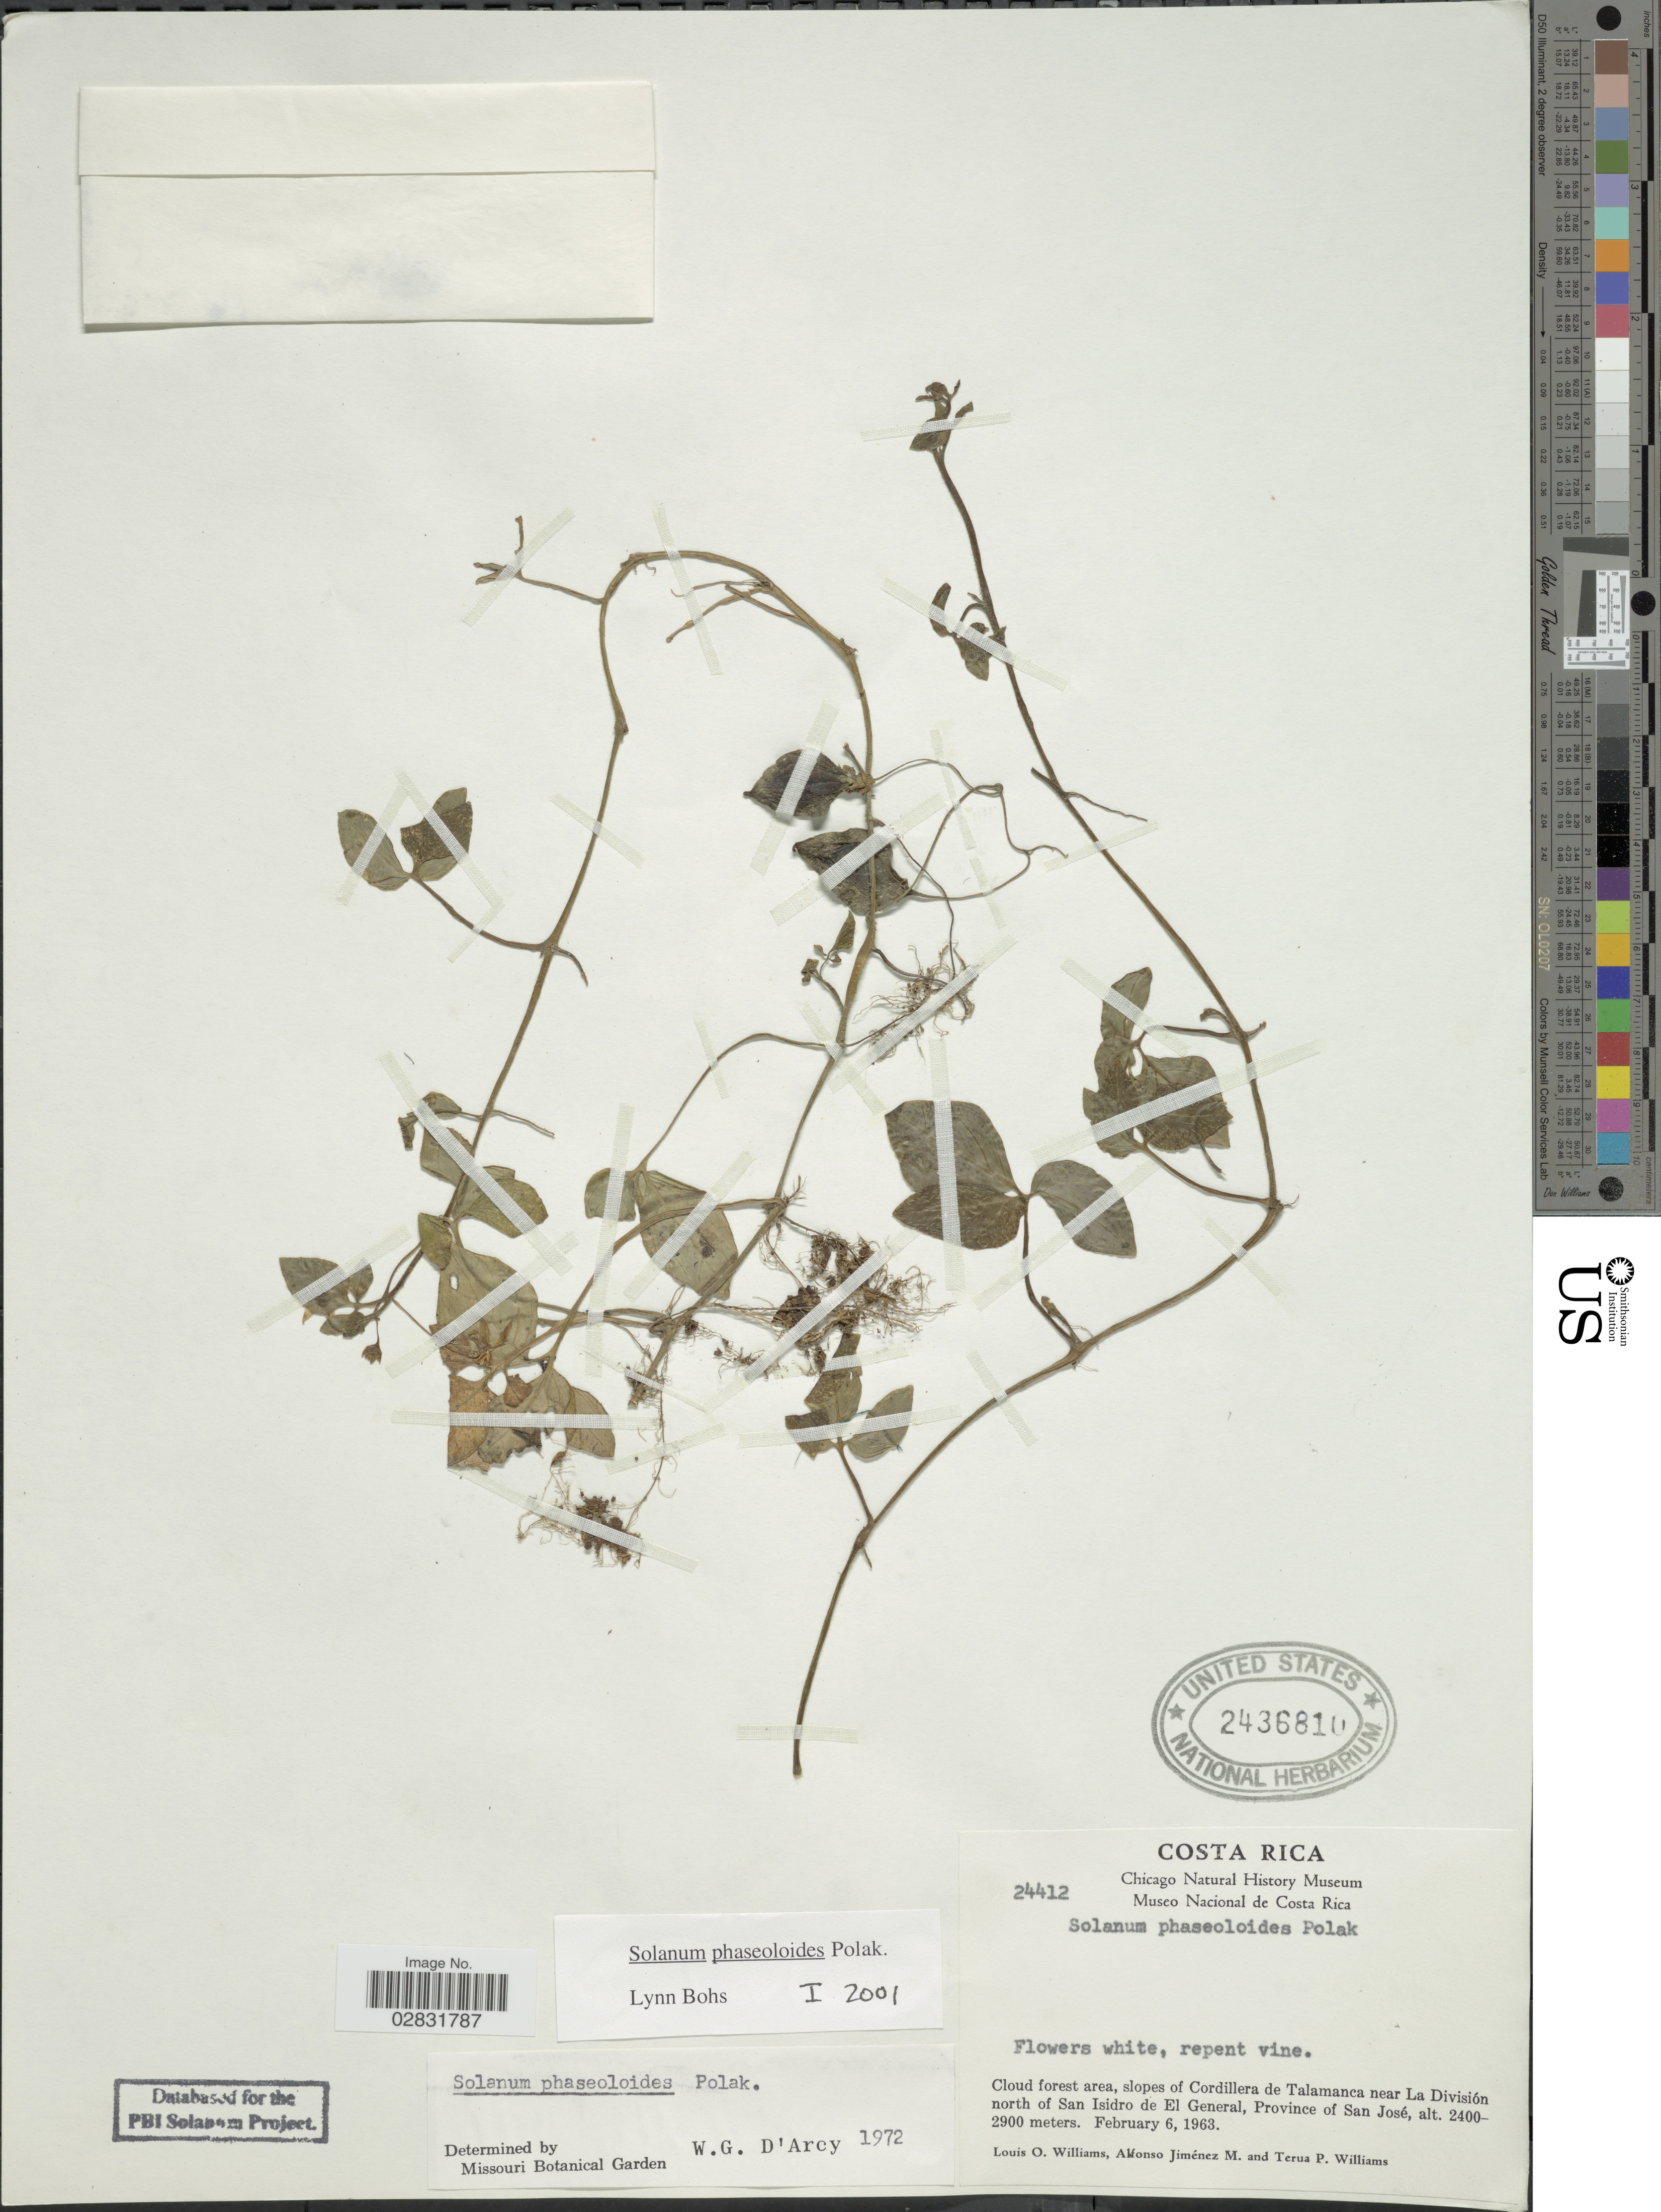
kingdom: Plantae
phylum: Tracheophyta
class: Magnoliopsida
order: Solanales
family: Solanaceae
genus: Solanum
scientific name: Solanum phaseoloides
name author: Pol.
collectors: L. O. Williams, A. Jimenez M. & T. Williams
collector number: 24412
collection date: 1963-02-06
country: Costa Rica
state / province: San José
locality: Cloud forest area, slopes of Cordillera de Talamanca near La División north of San Isidro de El General.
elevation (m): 2400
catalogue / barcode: US 2436810